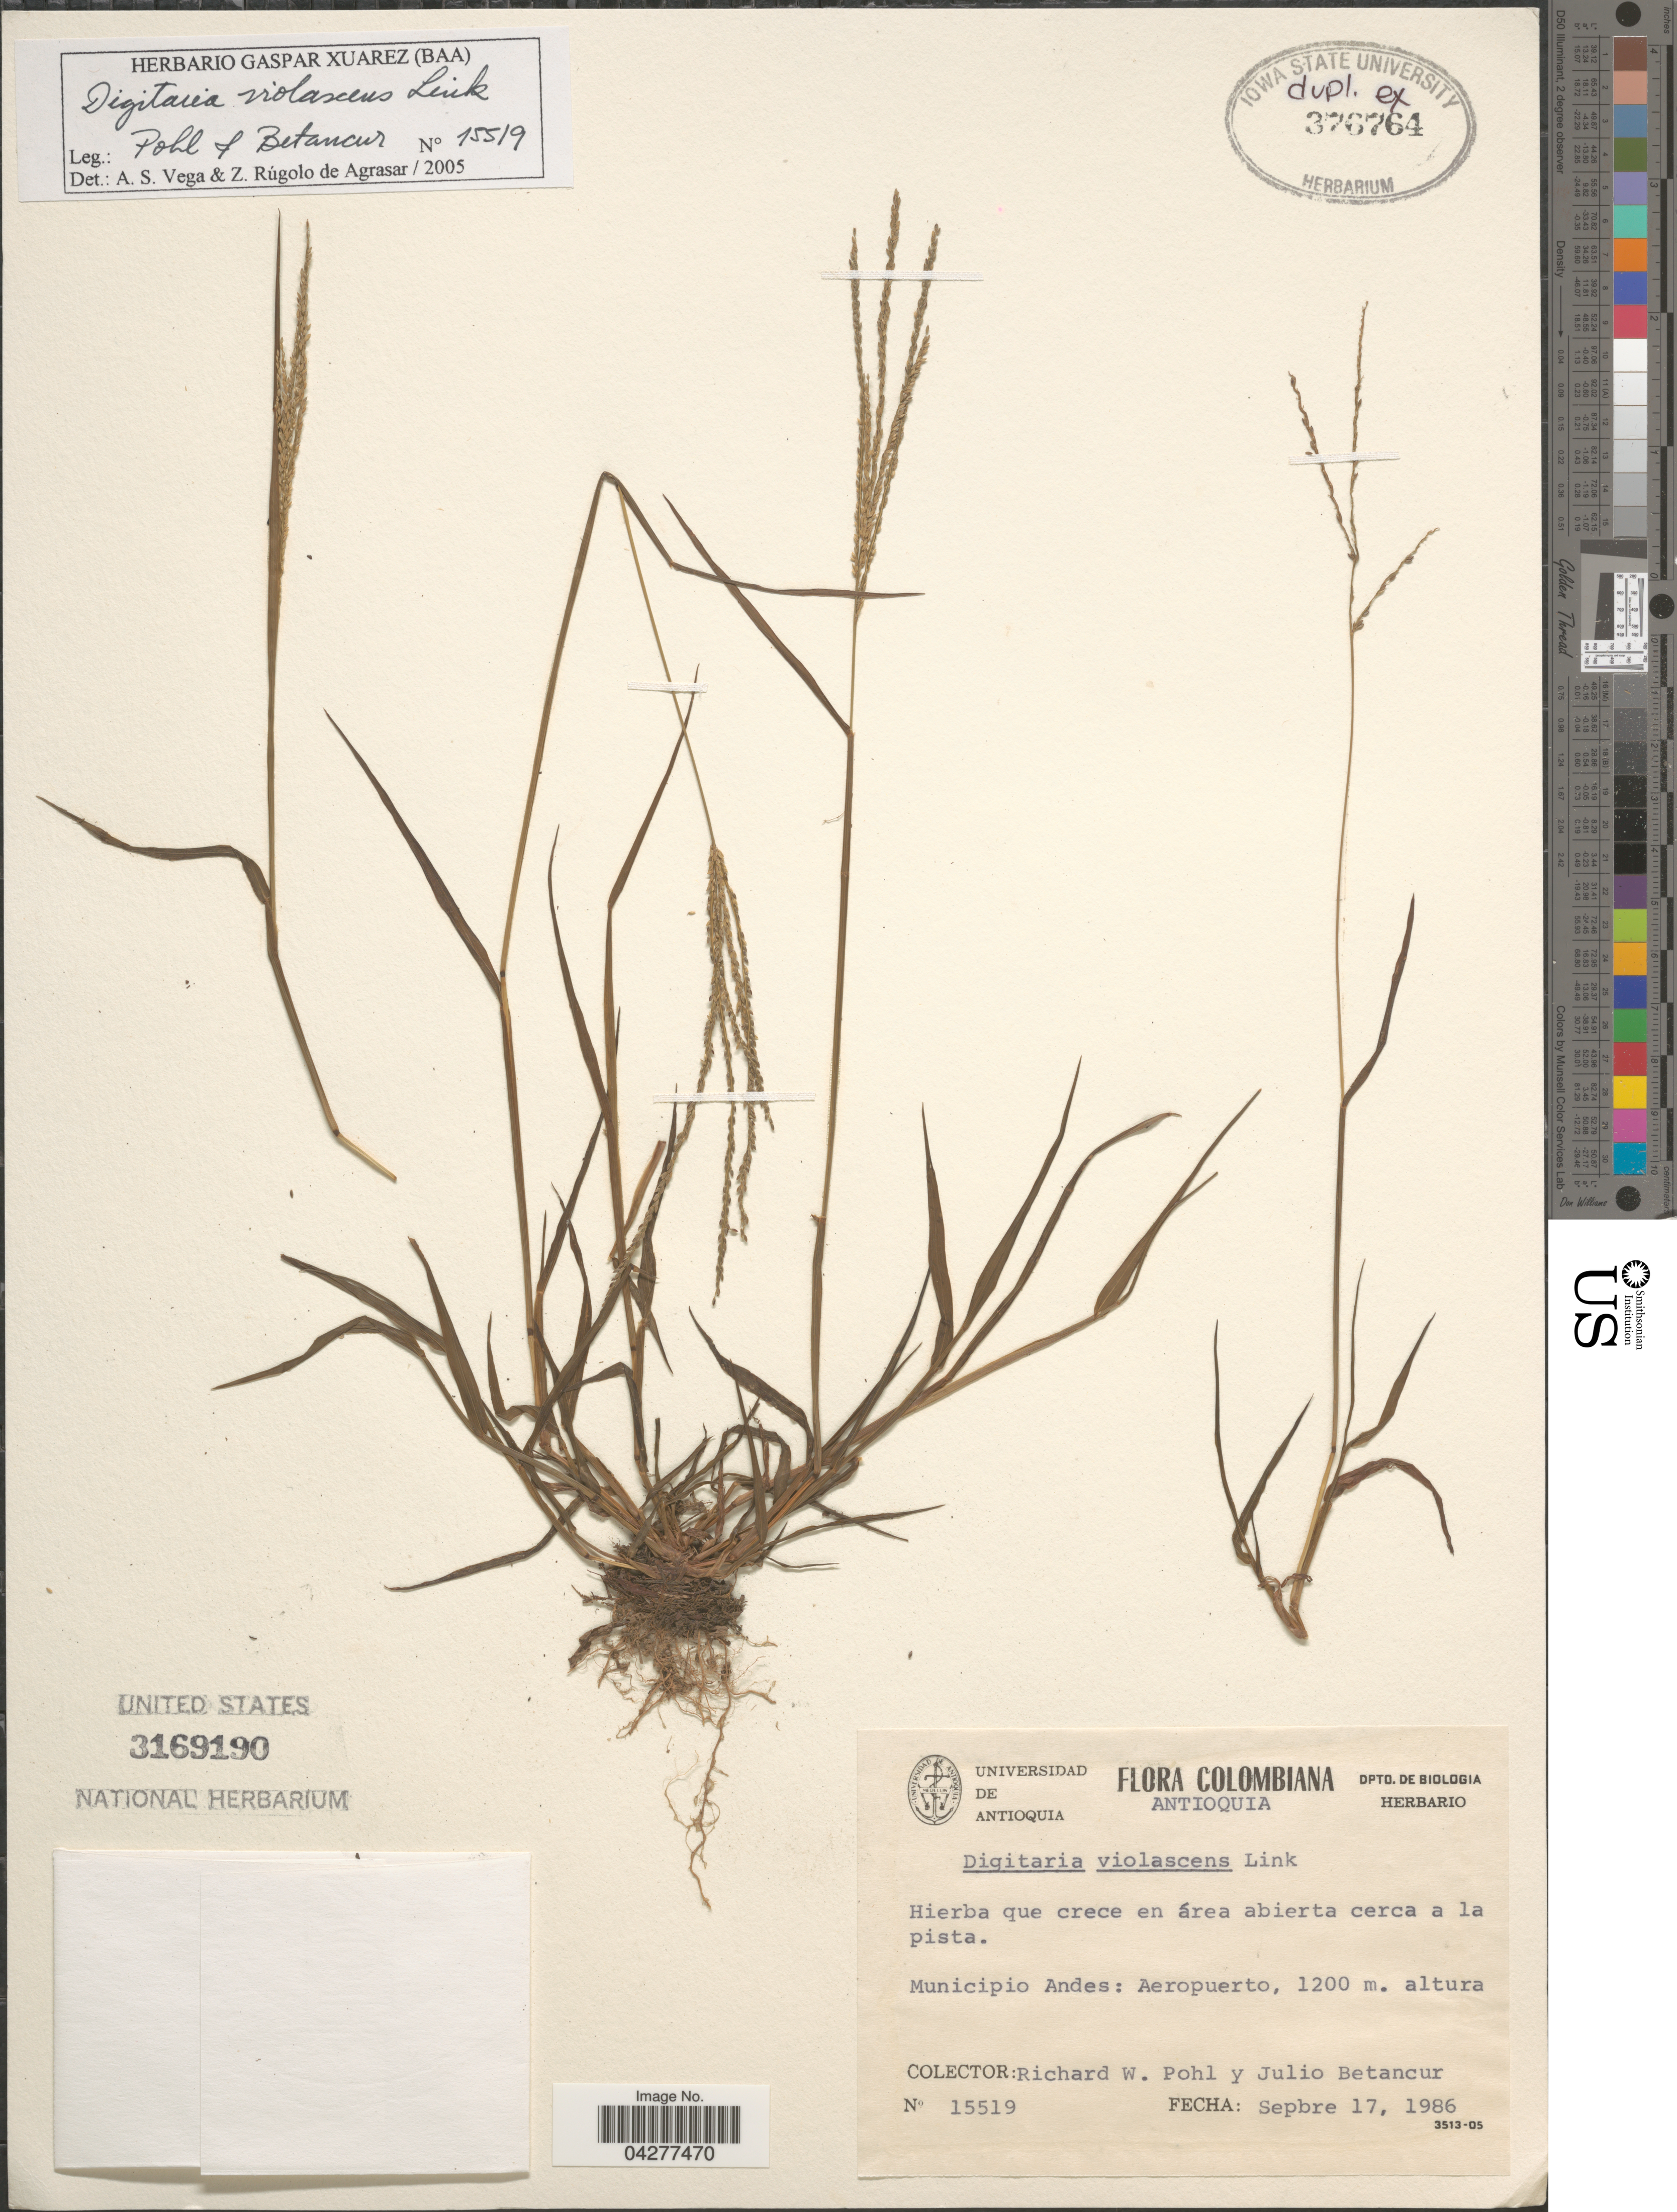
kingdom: Plantae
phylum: Tracheophyta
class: Liliopsida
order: Poales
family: Poaceae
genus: Digitaria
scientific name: Digitaria violascens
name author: Link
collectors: R. W. Pohl & J. Betancur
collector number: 15519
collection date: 1986-09-17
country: Colombia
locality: En área abierta cerca a la pista. Municipio Andes: Aeropuerto.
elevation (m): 1200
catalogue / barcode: US 3169190